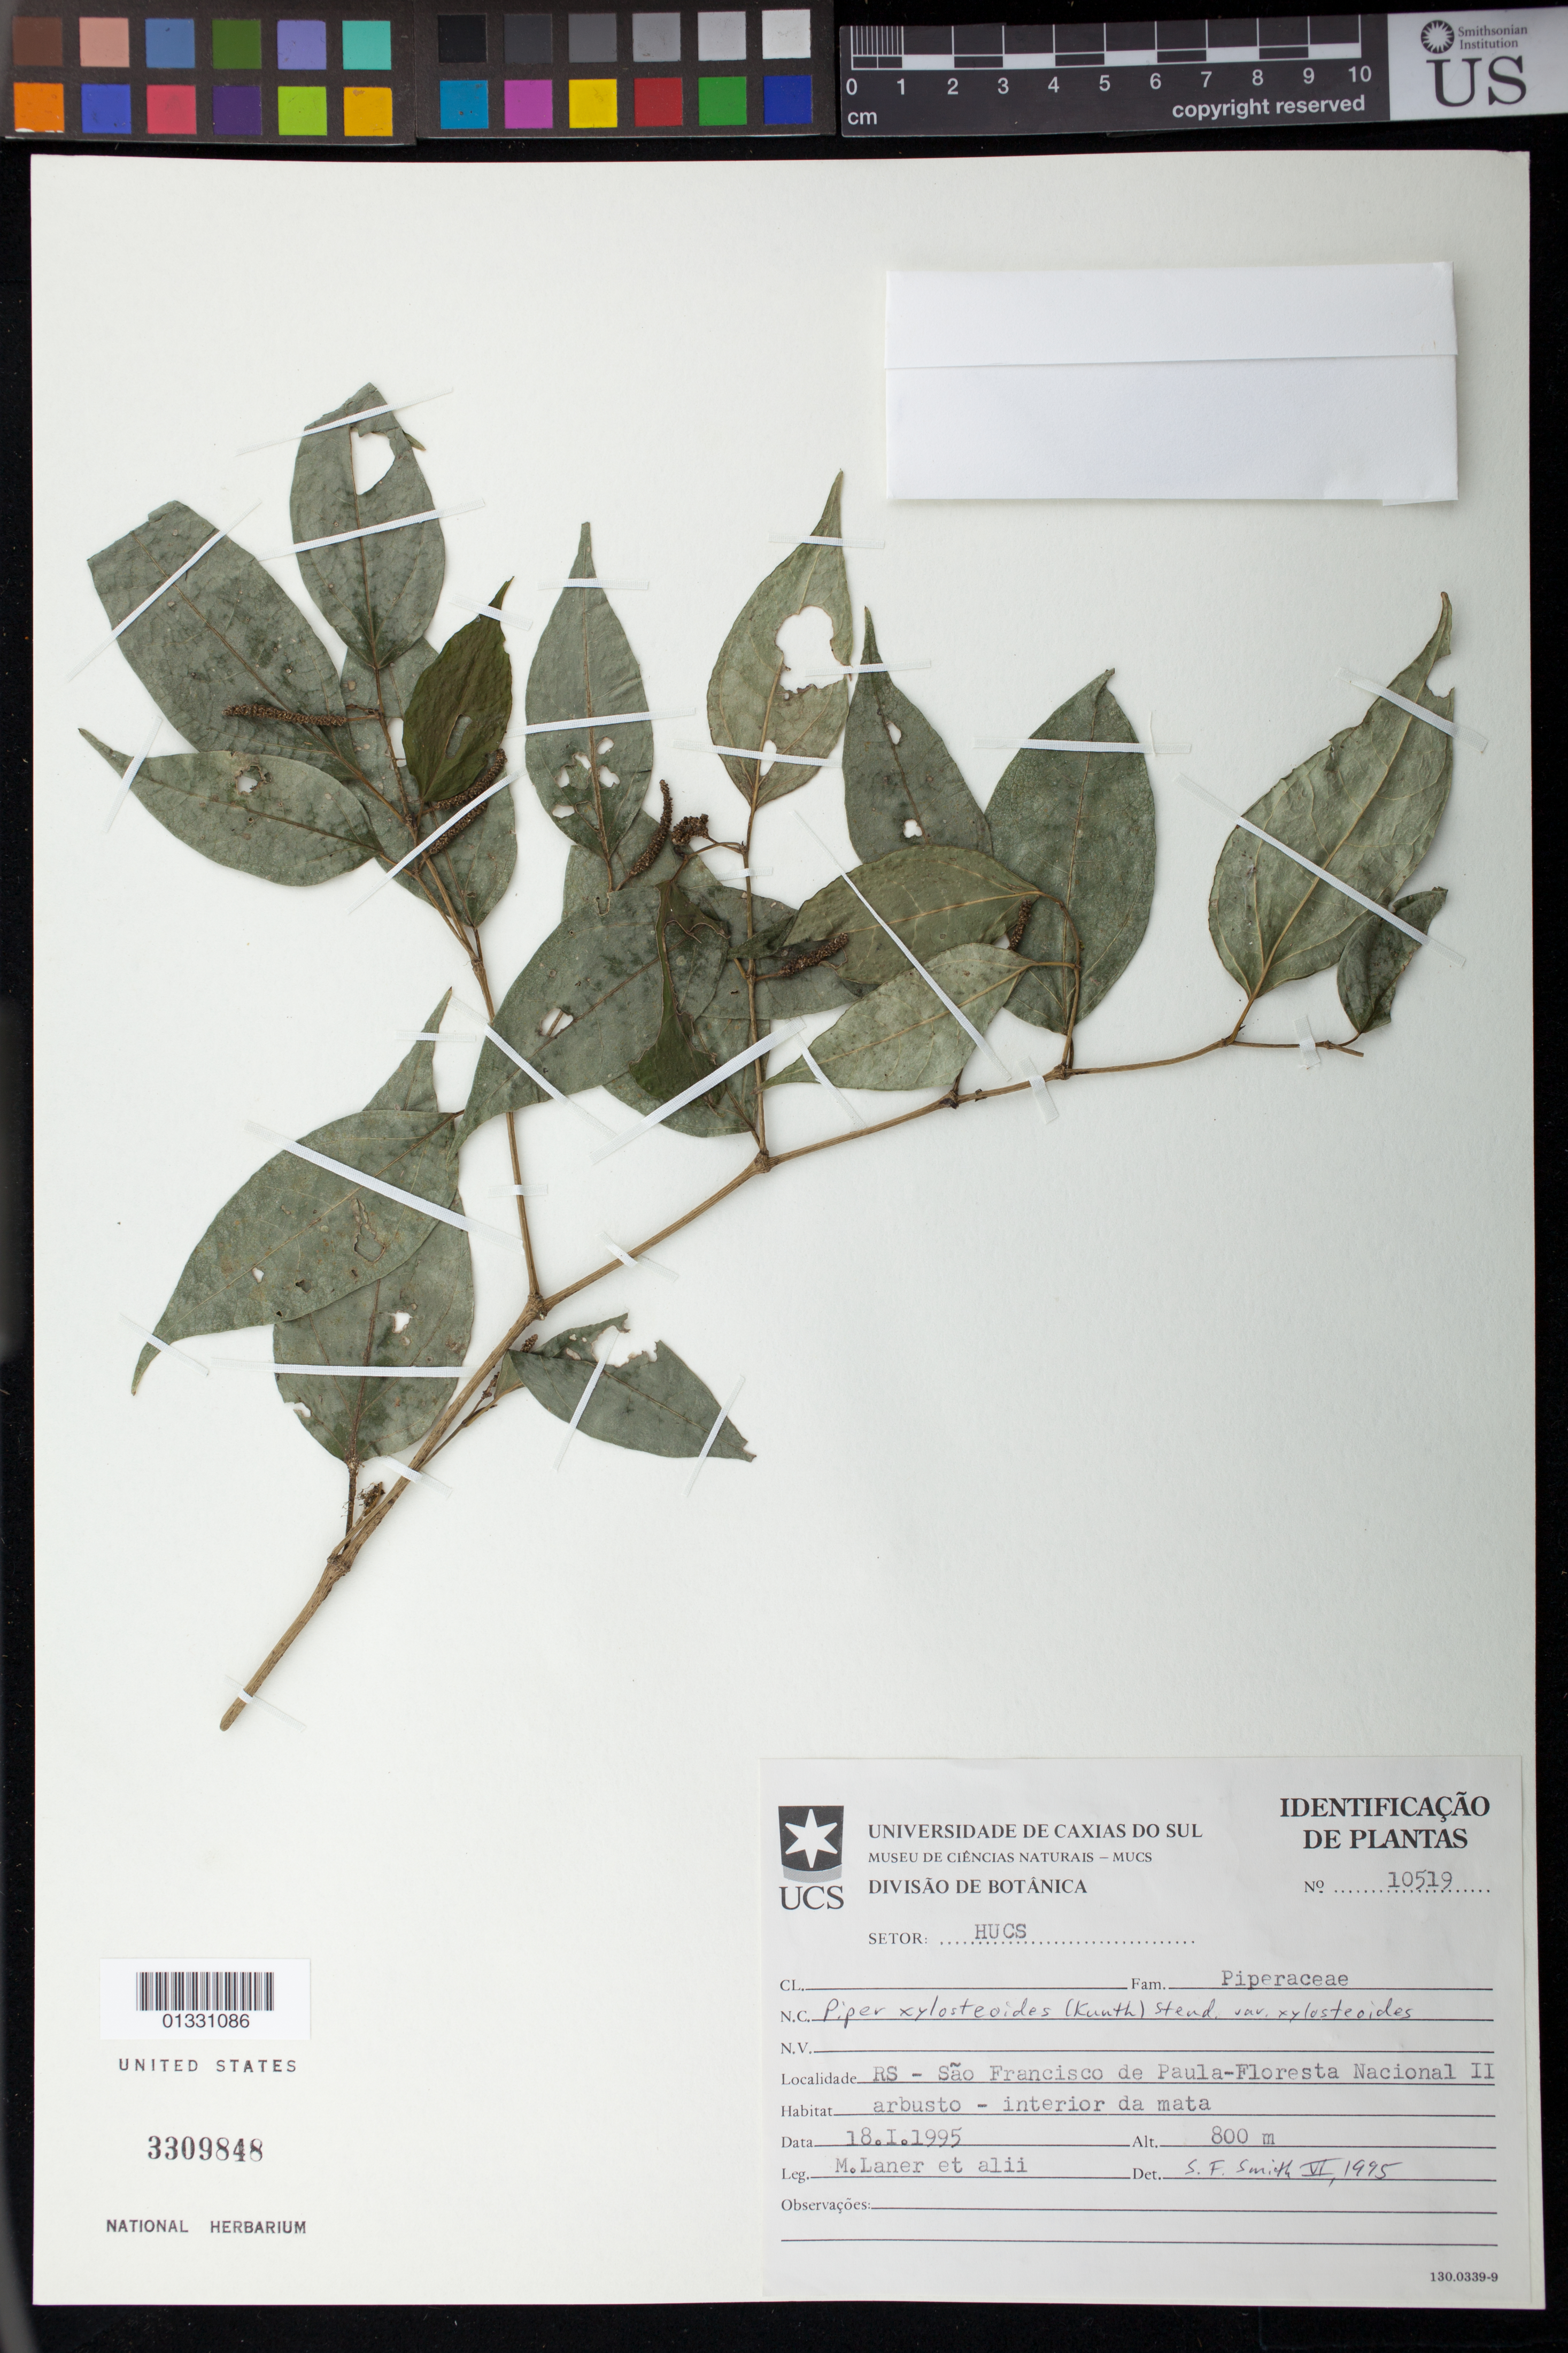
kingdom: Plantae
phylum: Tracheophyta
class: Magnoliopsida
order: Piperales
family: Piperaceae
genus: Piper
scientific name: Piper xylosteoides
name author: (Kunth) Steud.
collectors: M. Laner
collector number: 10519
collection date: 1995-01-18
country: Brazil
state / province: Rio Grande do Sul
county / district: São Francisco de Paula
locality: Floresta Nacional II.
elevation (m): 800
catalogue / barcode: US 3309848